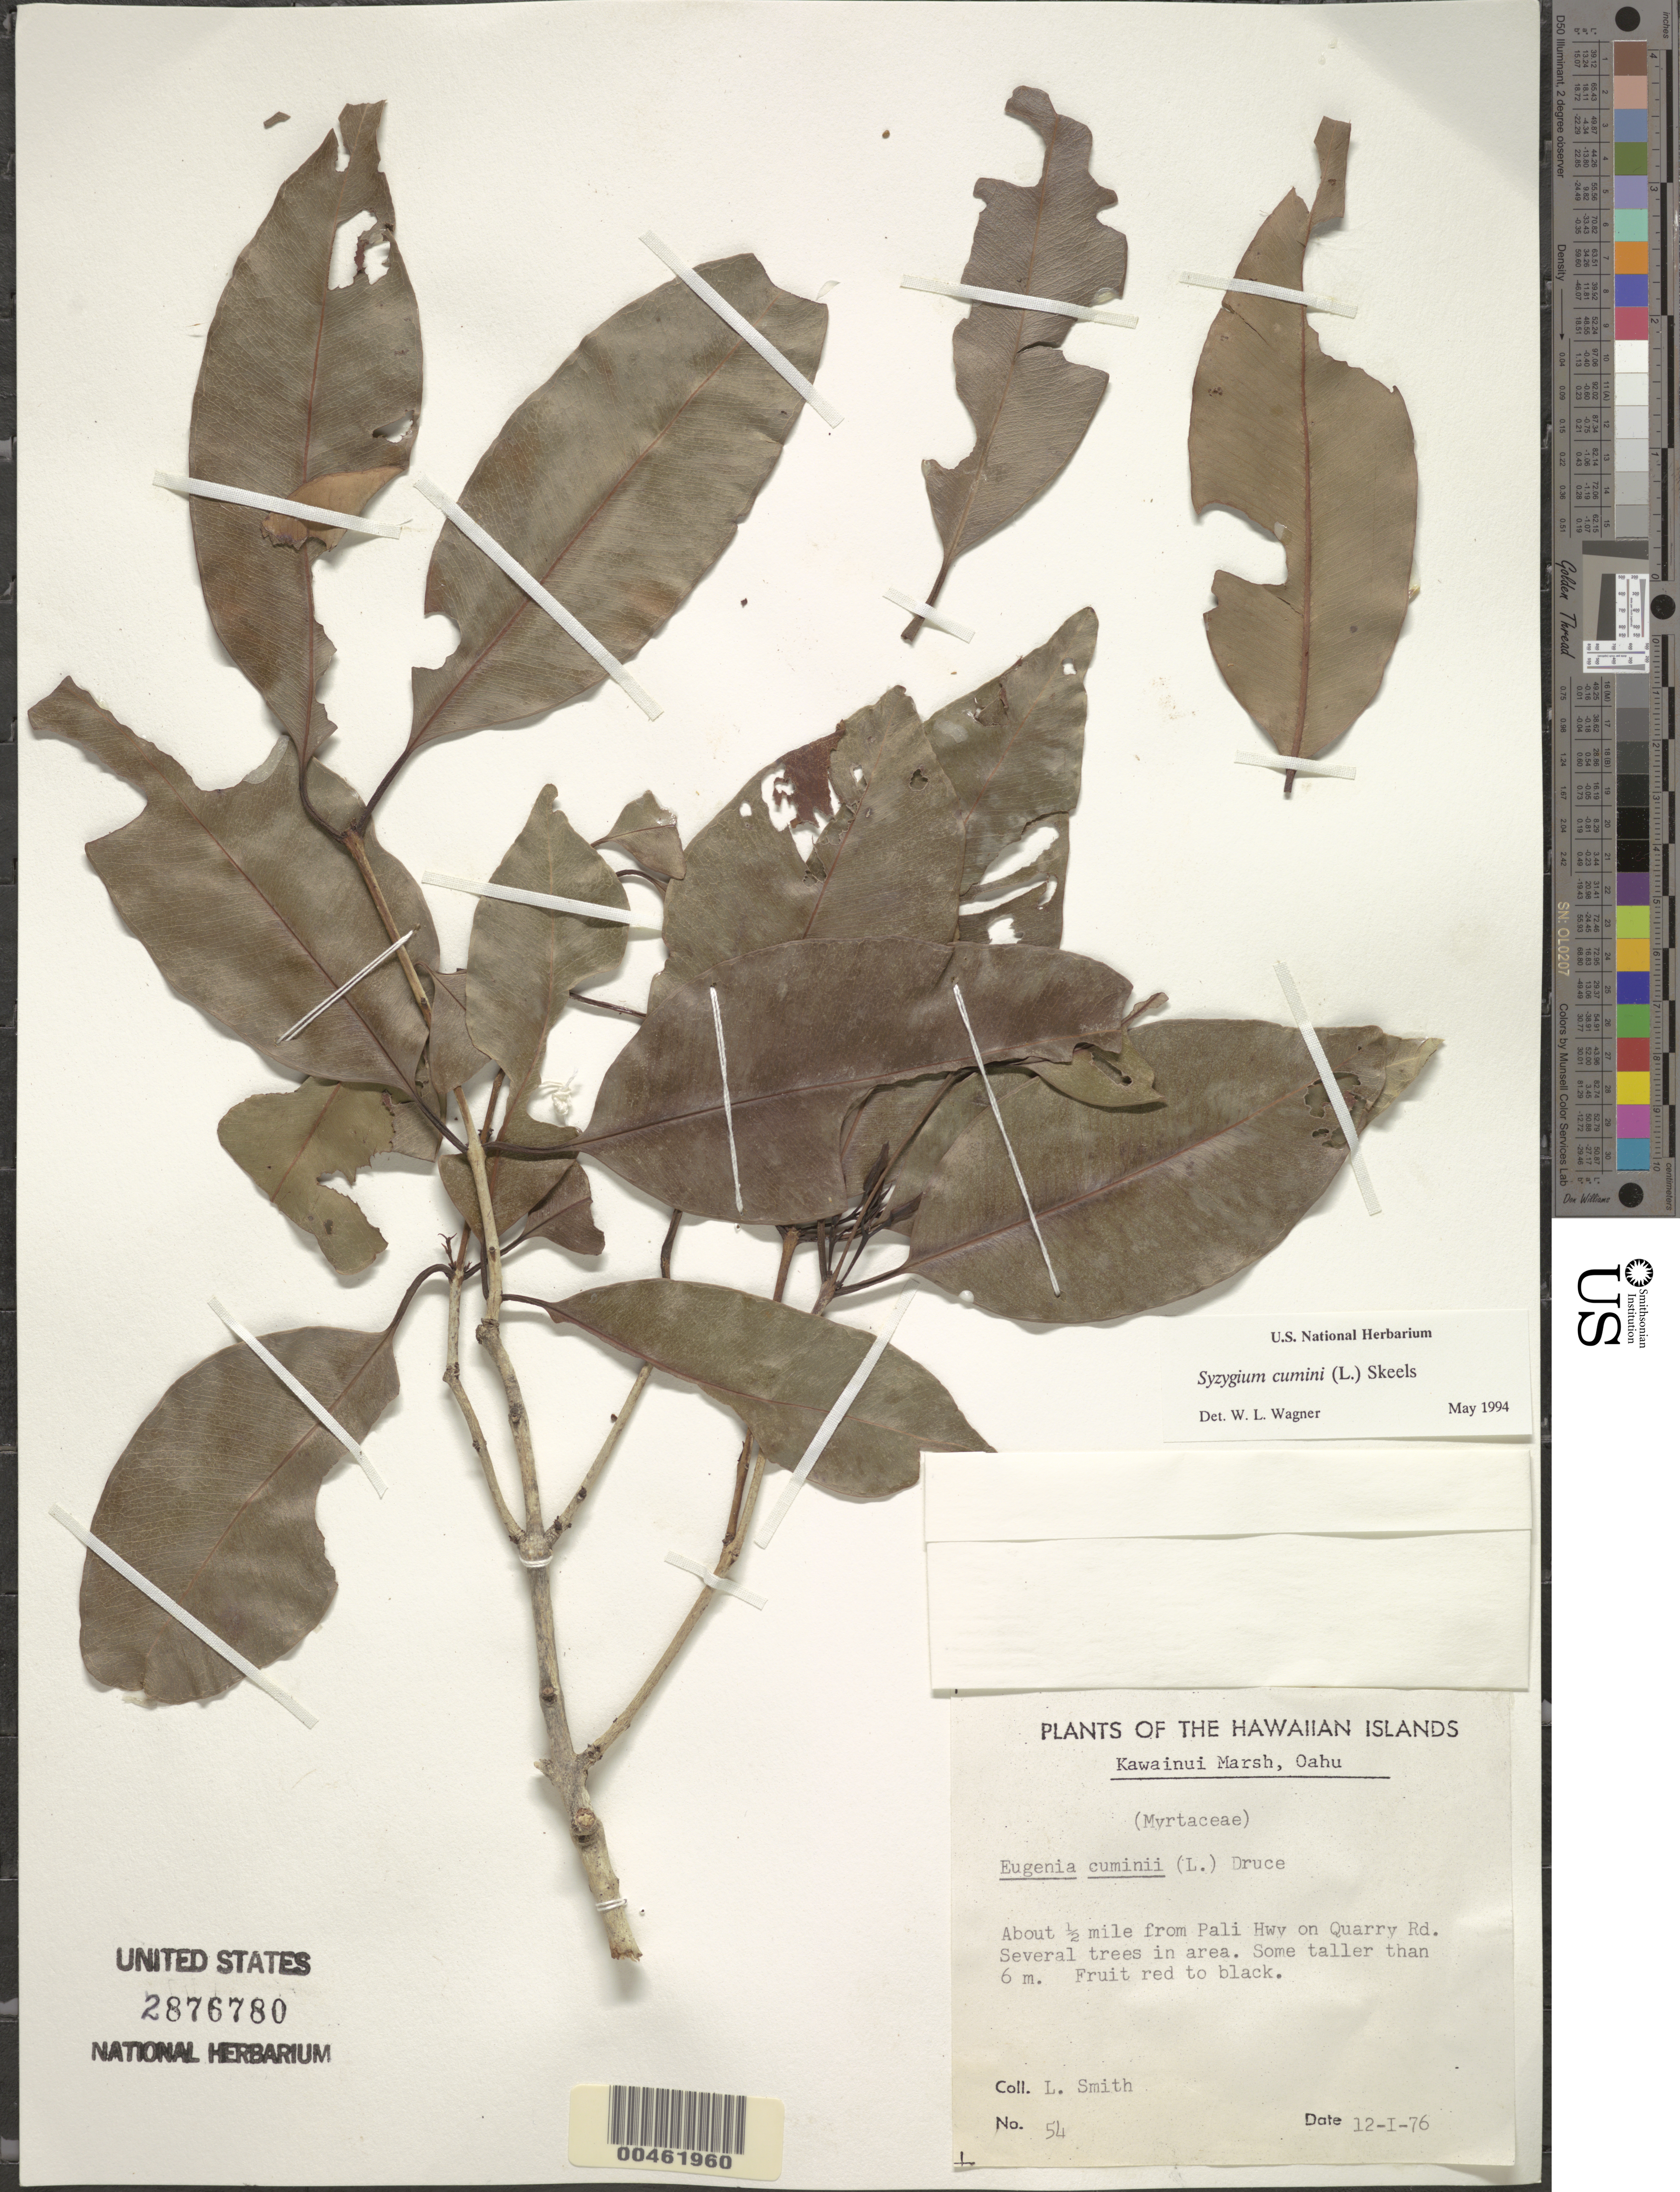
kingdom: Plantae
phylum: Tracheophyta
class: Magnoliopsida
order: Myrtales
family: Myrtaceae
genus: Syzygium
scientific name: Syzygium cumini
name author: (L.) Skeels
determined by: Wagner, W. L., (BOT), Smithsonian Institution - National Museum of Natural History (UNITED STATES)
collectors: L. Smith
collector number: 54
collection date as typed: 12 Jan 1976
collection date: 1976-01-12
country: United States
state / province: Hawaii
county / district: Honolulu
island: Oahu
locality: Kawainui Marsh, about 0.5 mi from Pali Highway on Quarry Road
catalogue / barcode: US 2876780